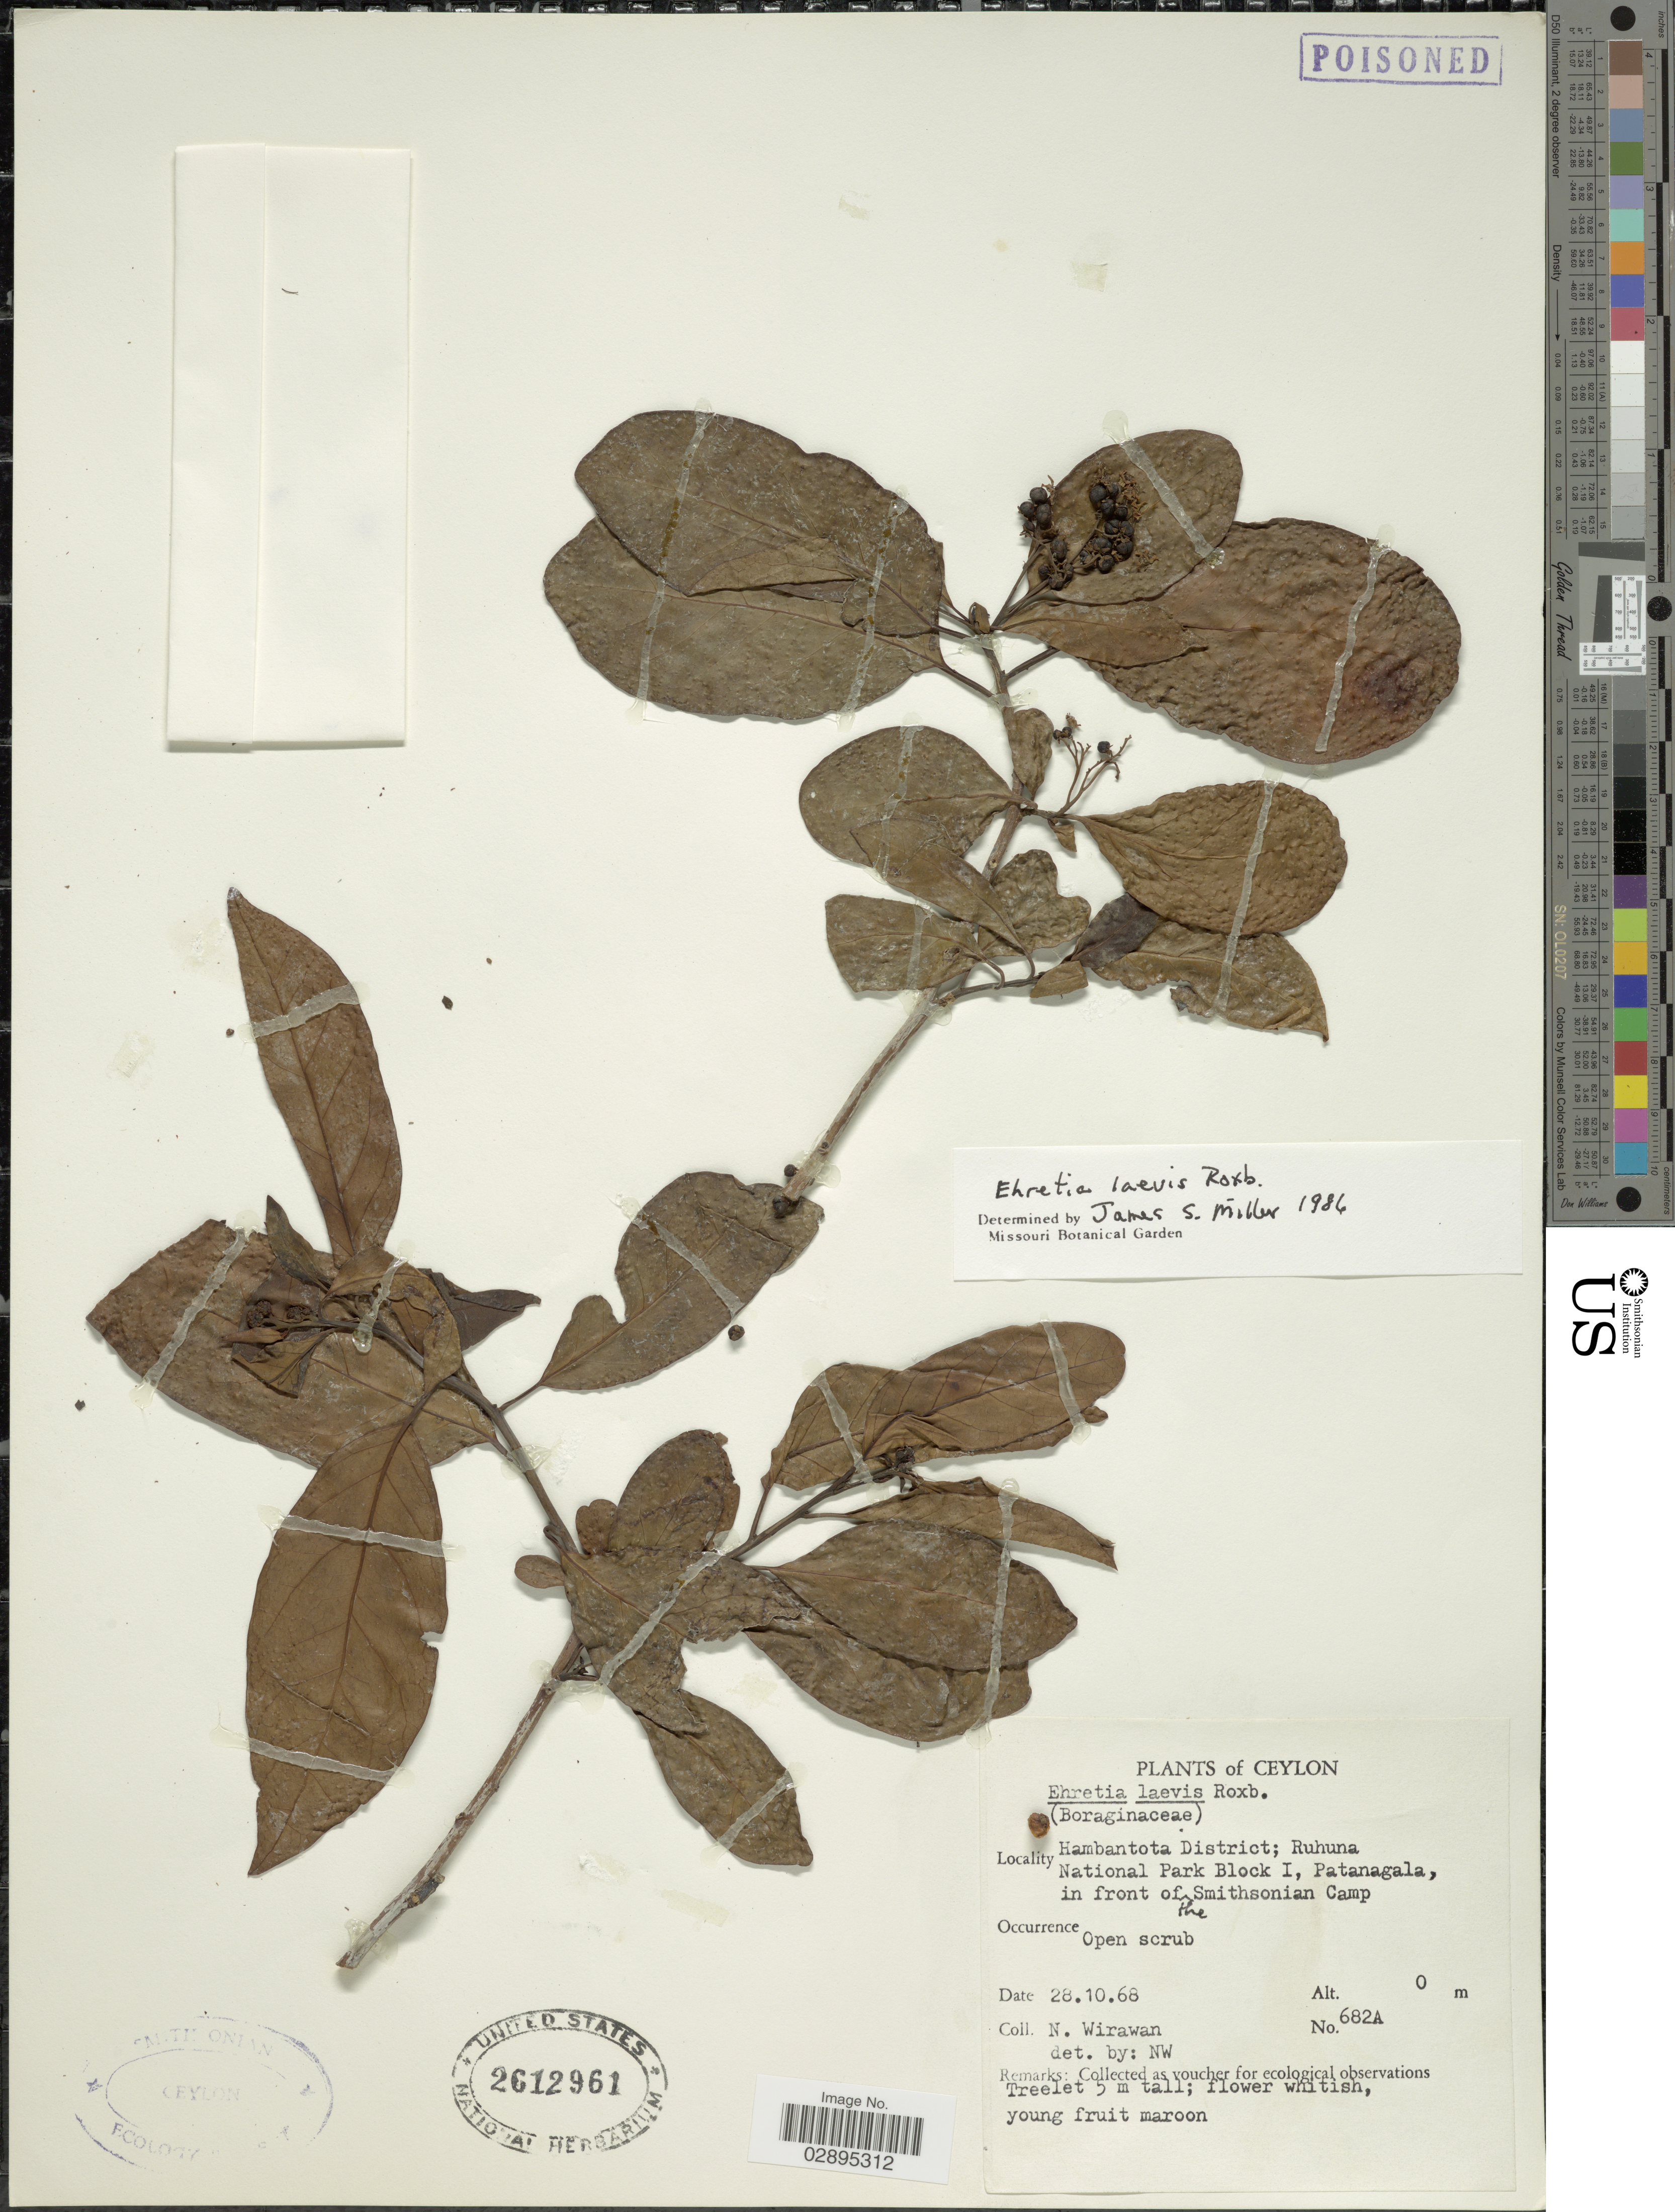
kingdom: Plantae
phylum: Tracheophyta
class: Magnoliopsida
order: Boraginales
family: Ehretiaceae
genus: Ehretia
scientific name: Ehretia laevis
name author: Roxb.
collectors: N. Wirawan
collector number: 682A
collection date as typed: Transcribed d/m/y: 28/10/68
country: Sri Lanka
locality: Hambantota District; Ruhuna National Park Block I, Patangala, in front of the Smithsonian Camp.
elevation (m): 0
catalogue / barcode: US 2612961